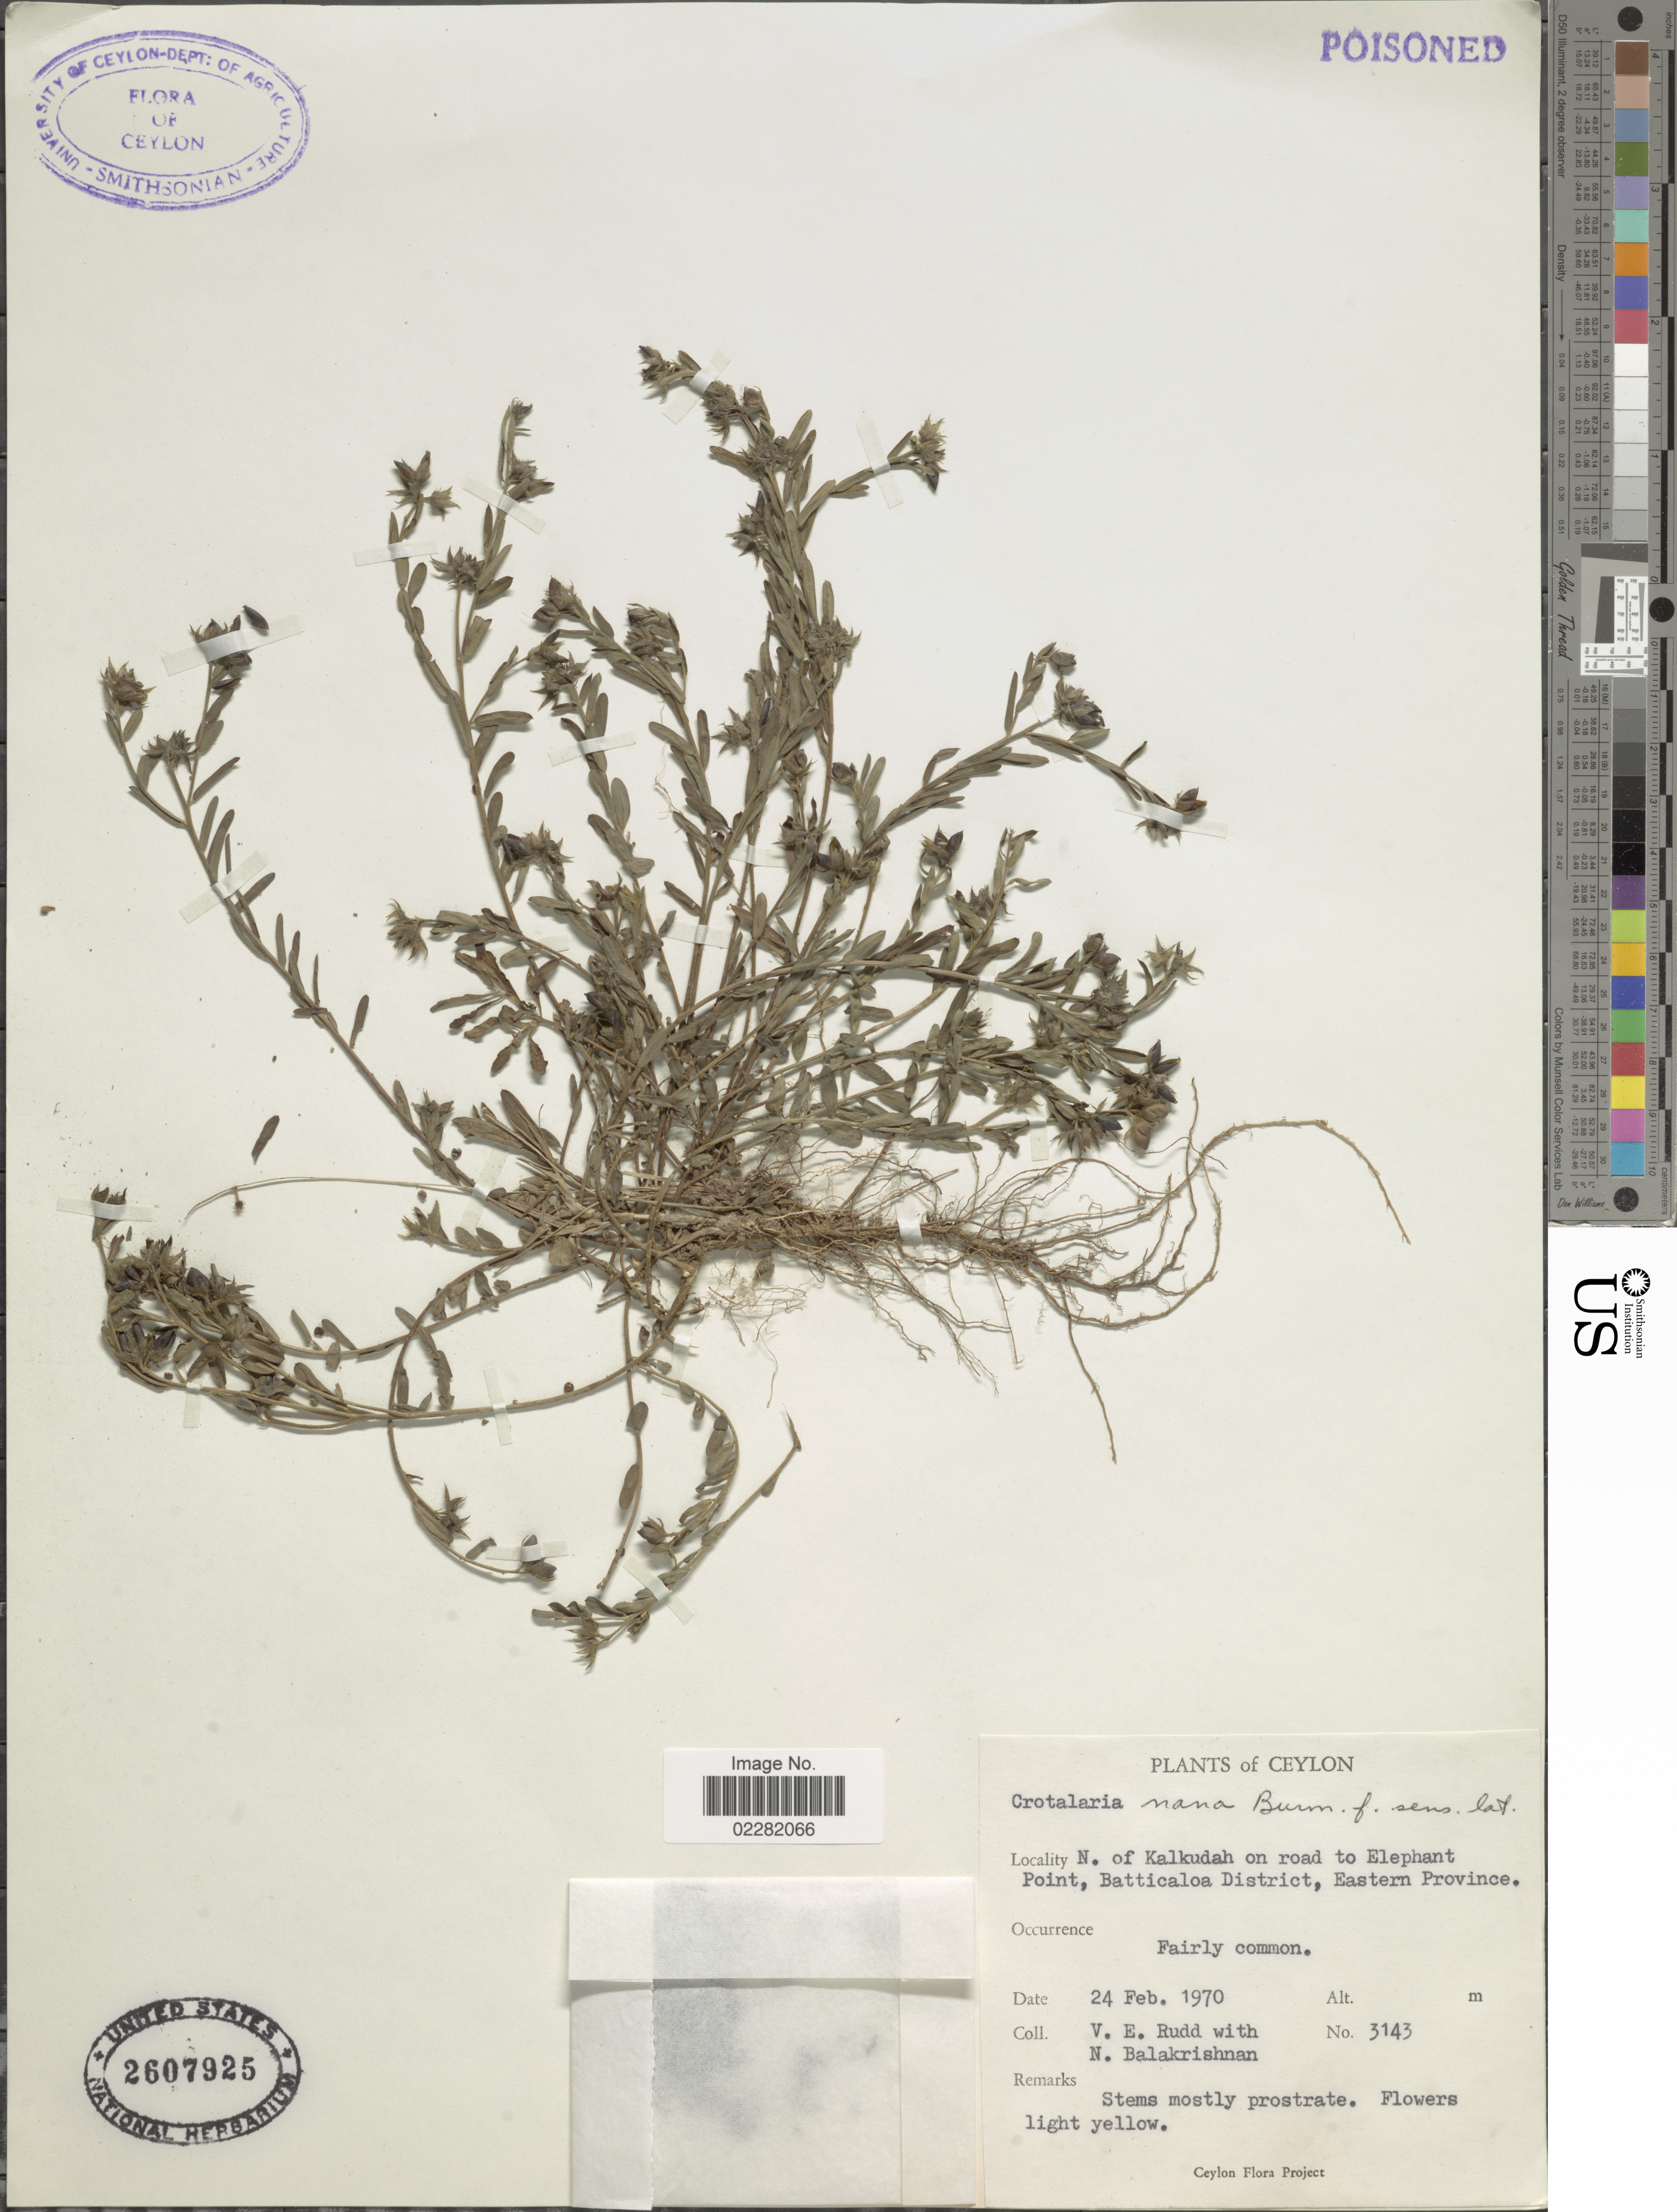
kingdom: Plantae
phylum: Tracheophyta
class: Magnoliopsida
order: Fabales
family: Fabaceae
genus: Crotalaria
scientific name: Crotalaria nana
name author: Burm. f.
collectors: V. E. Rudd & N. Balakrishnan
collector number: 3143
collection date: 1970-02-24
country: Sri Lanka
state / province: Eastern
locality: Ceylon, N of Kalkudah on road to Elephant Point, Batticaloa District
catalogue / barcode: US 2607925